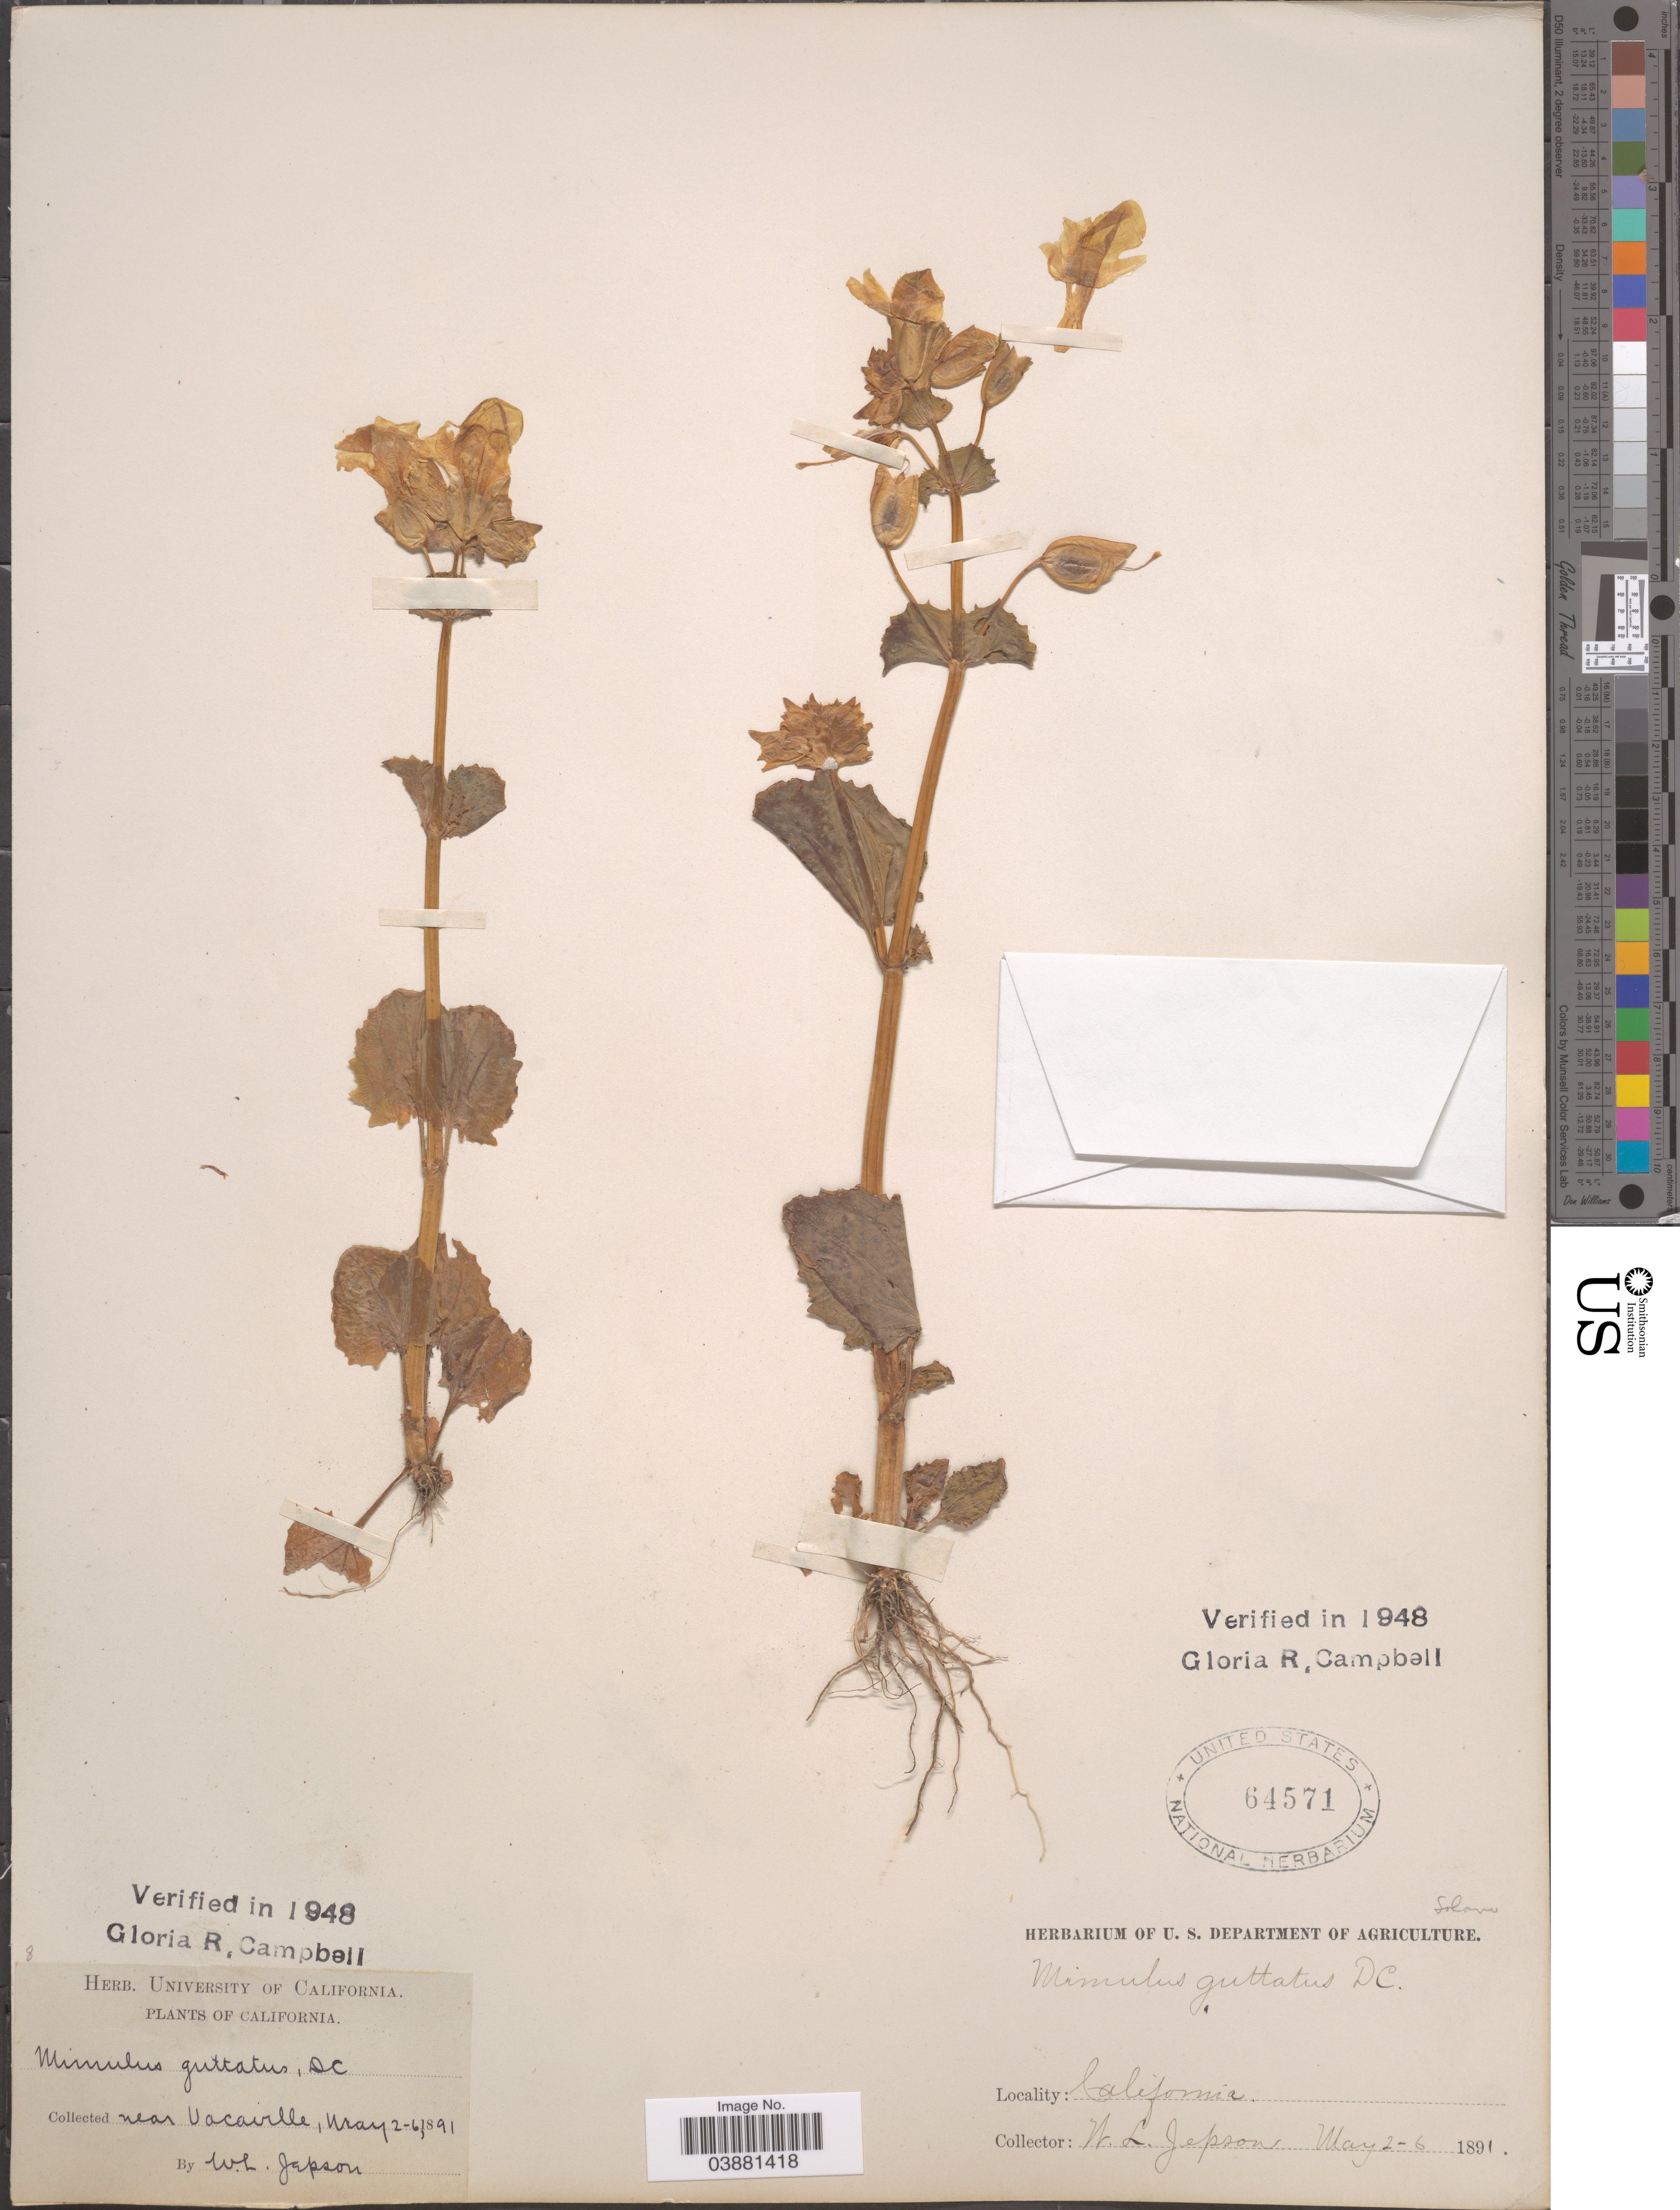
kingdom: Plantae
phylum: Tracheophyta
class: Magnoliopsida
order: Lamiales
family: Phrymaceae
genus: Mimulus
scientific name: Mimulus guttatus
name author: DC.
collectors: W. L. Jepson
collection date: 1891-05-02/1891-05-06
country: United States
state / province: California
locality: Near Vacaville.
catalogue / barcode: US 64571